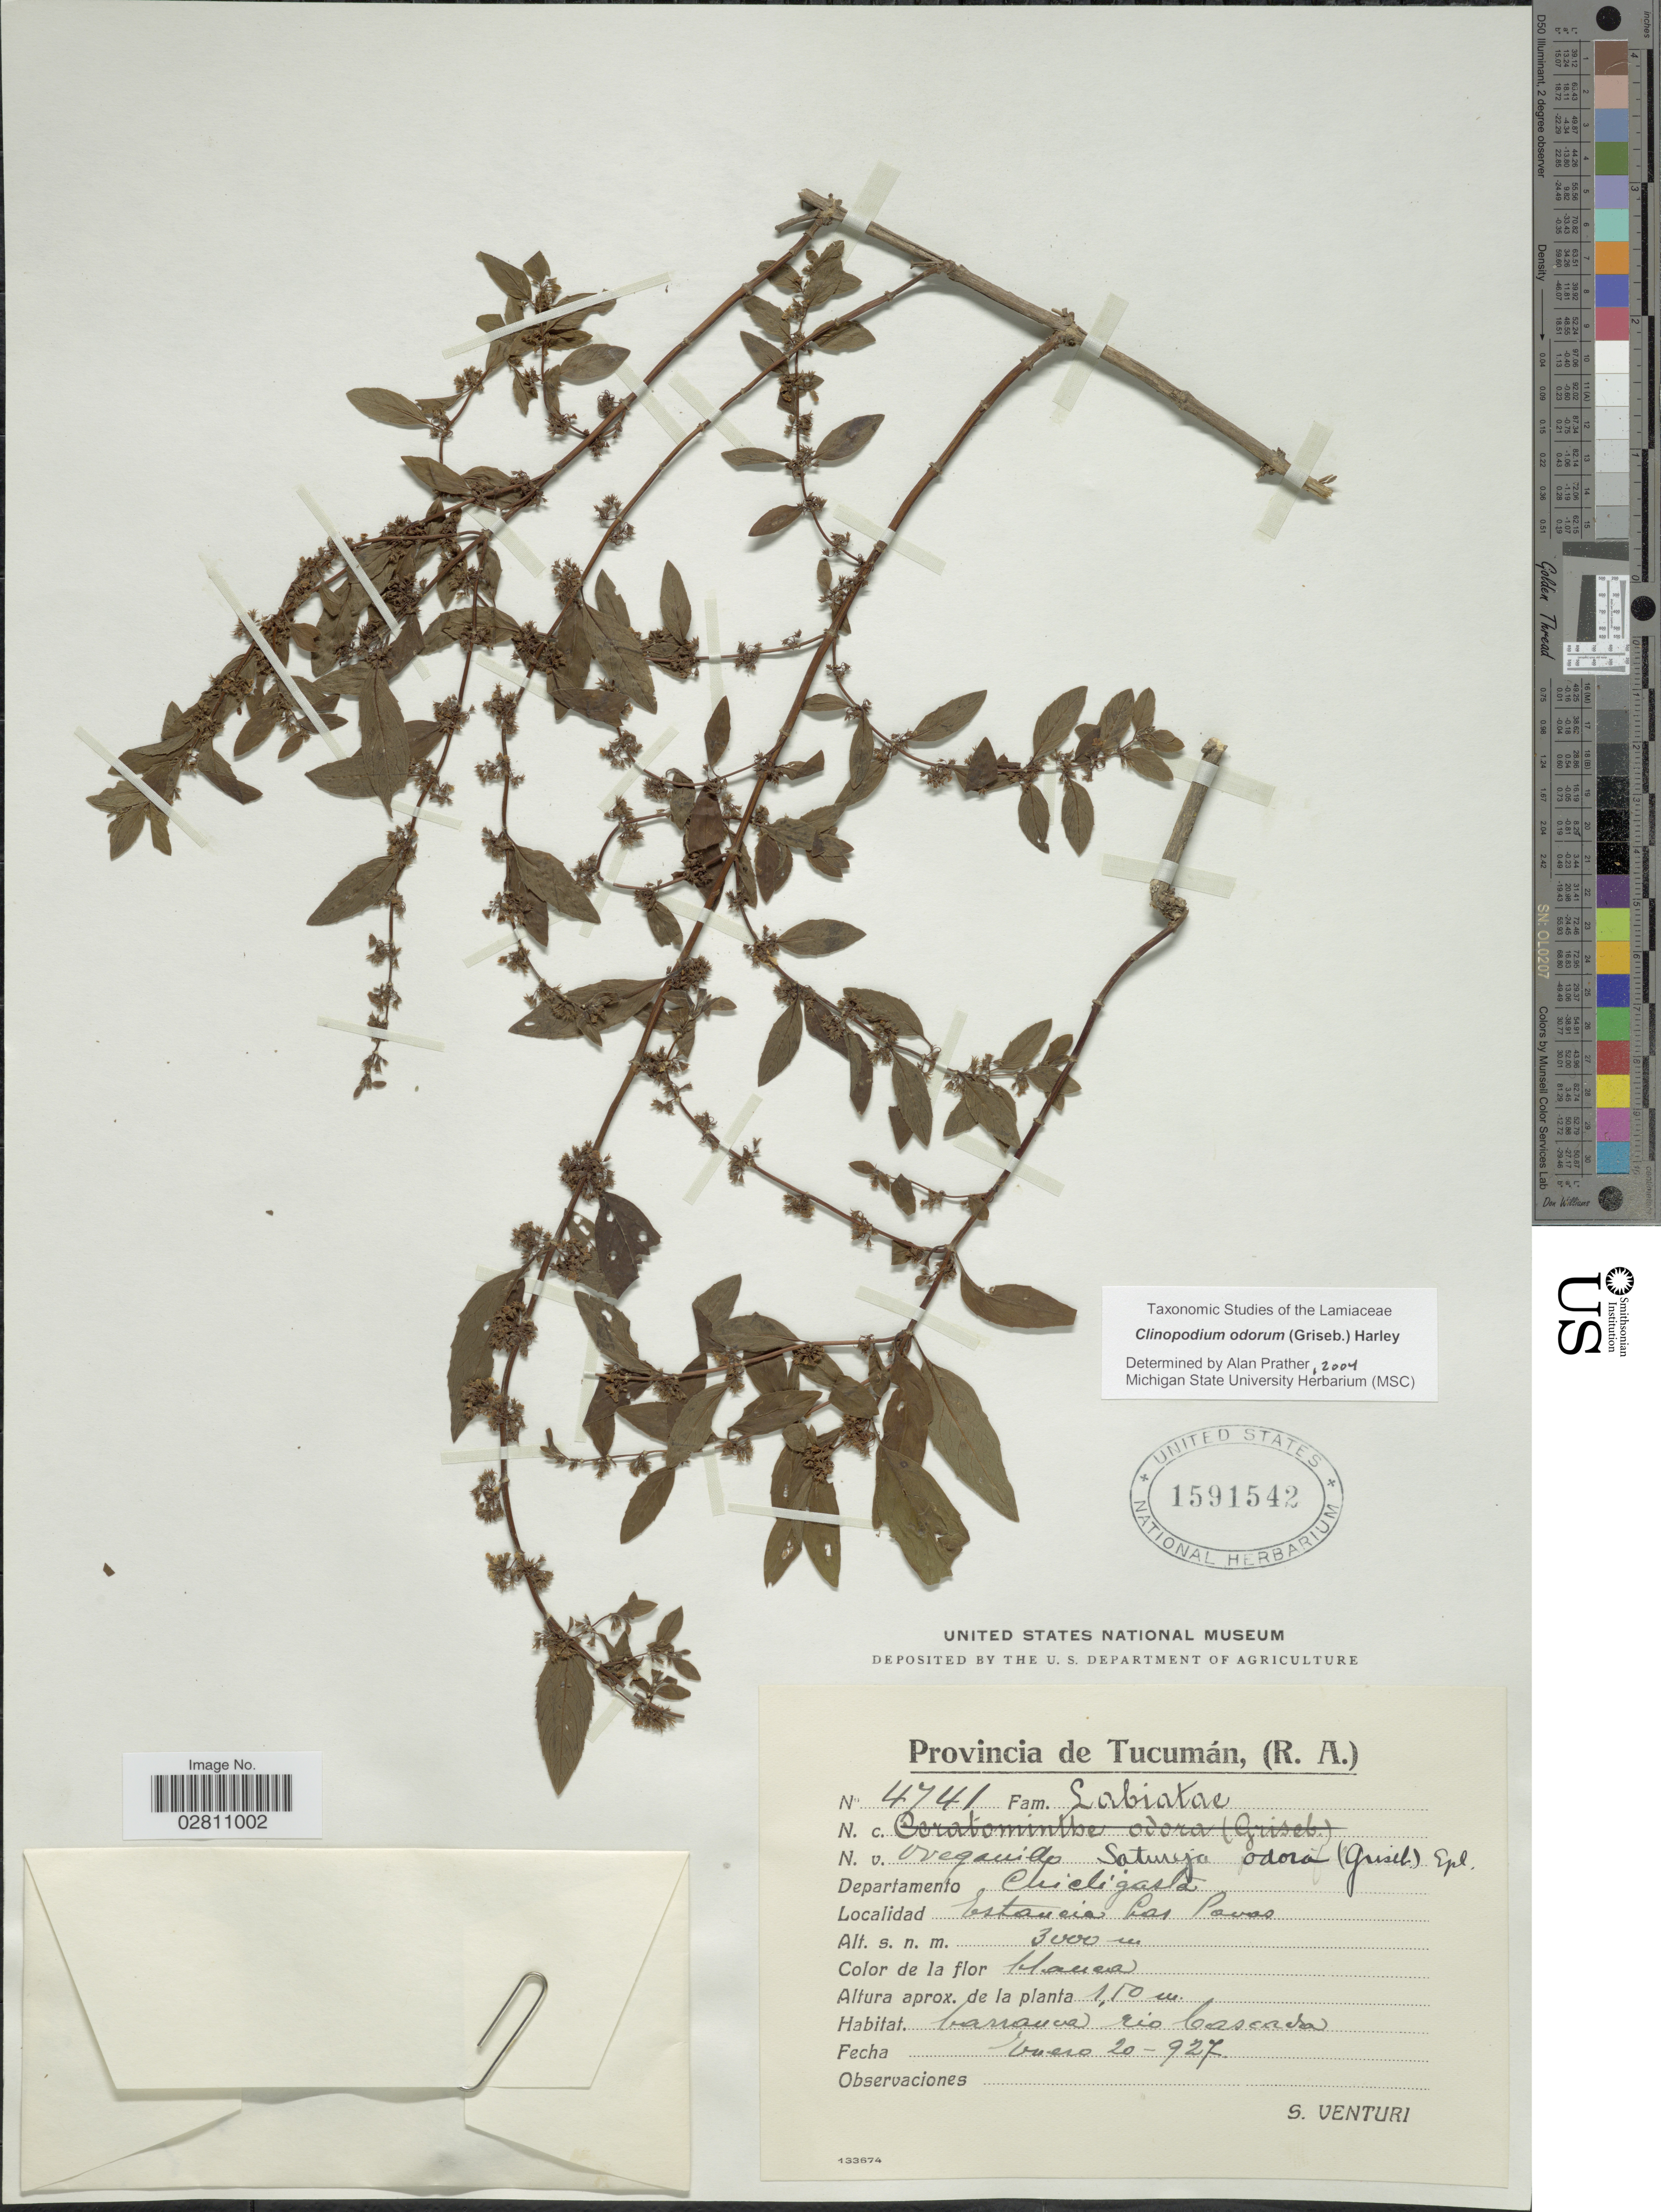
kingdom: Plantae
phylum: Tracheophyta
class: Magnoliopsida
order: Lamiales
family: Lamiaceae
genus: Clinopodium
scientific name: Clinopodium odorum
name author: (Griseb.) Harley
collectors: S. Venturi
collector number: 4741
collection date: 1927-01-20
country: Argentina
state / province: Tucuman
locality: Provincia de Tucumán (R.A.) Departamento Chicligasta, Estancia Las Pavas.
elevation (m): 3000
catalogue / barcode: US 1591542